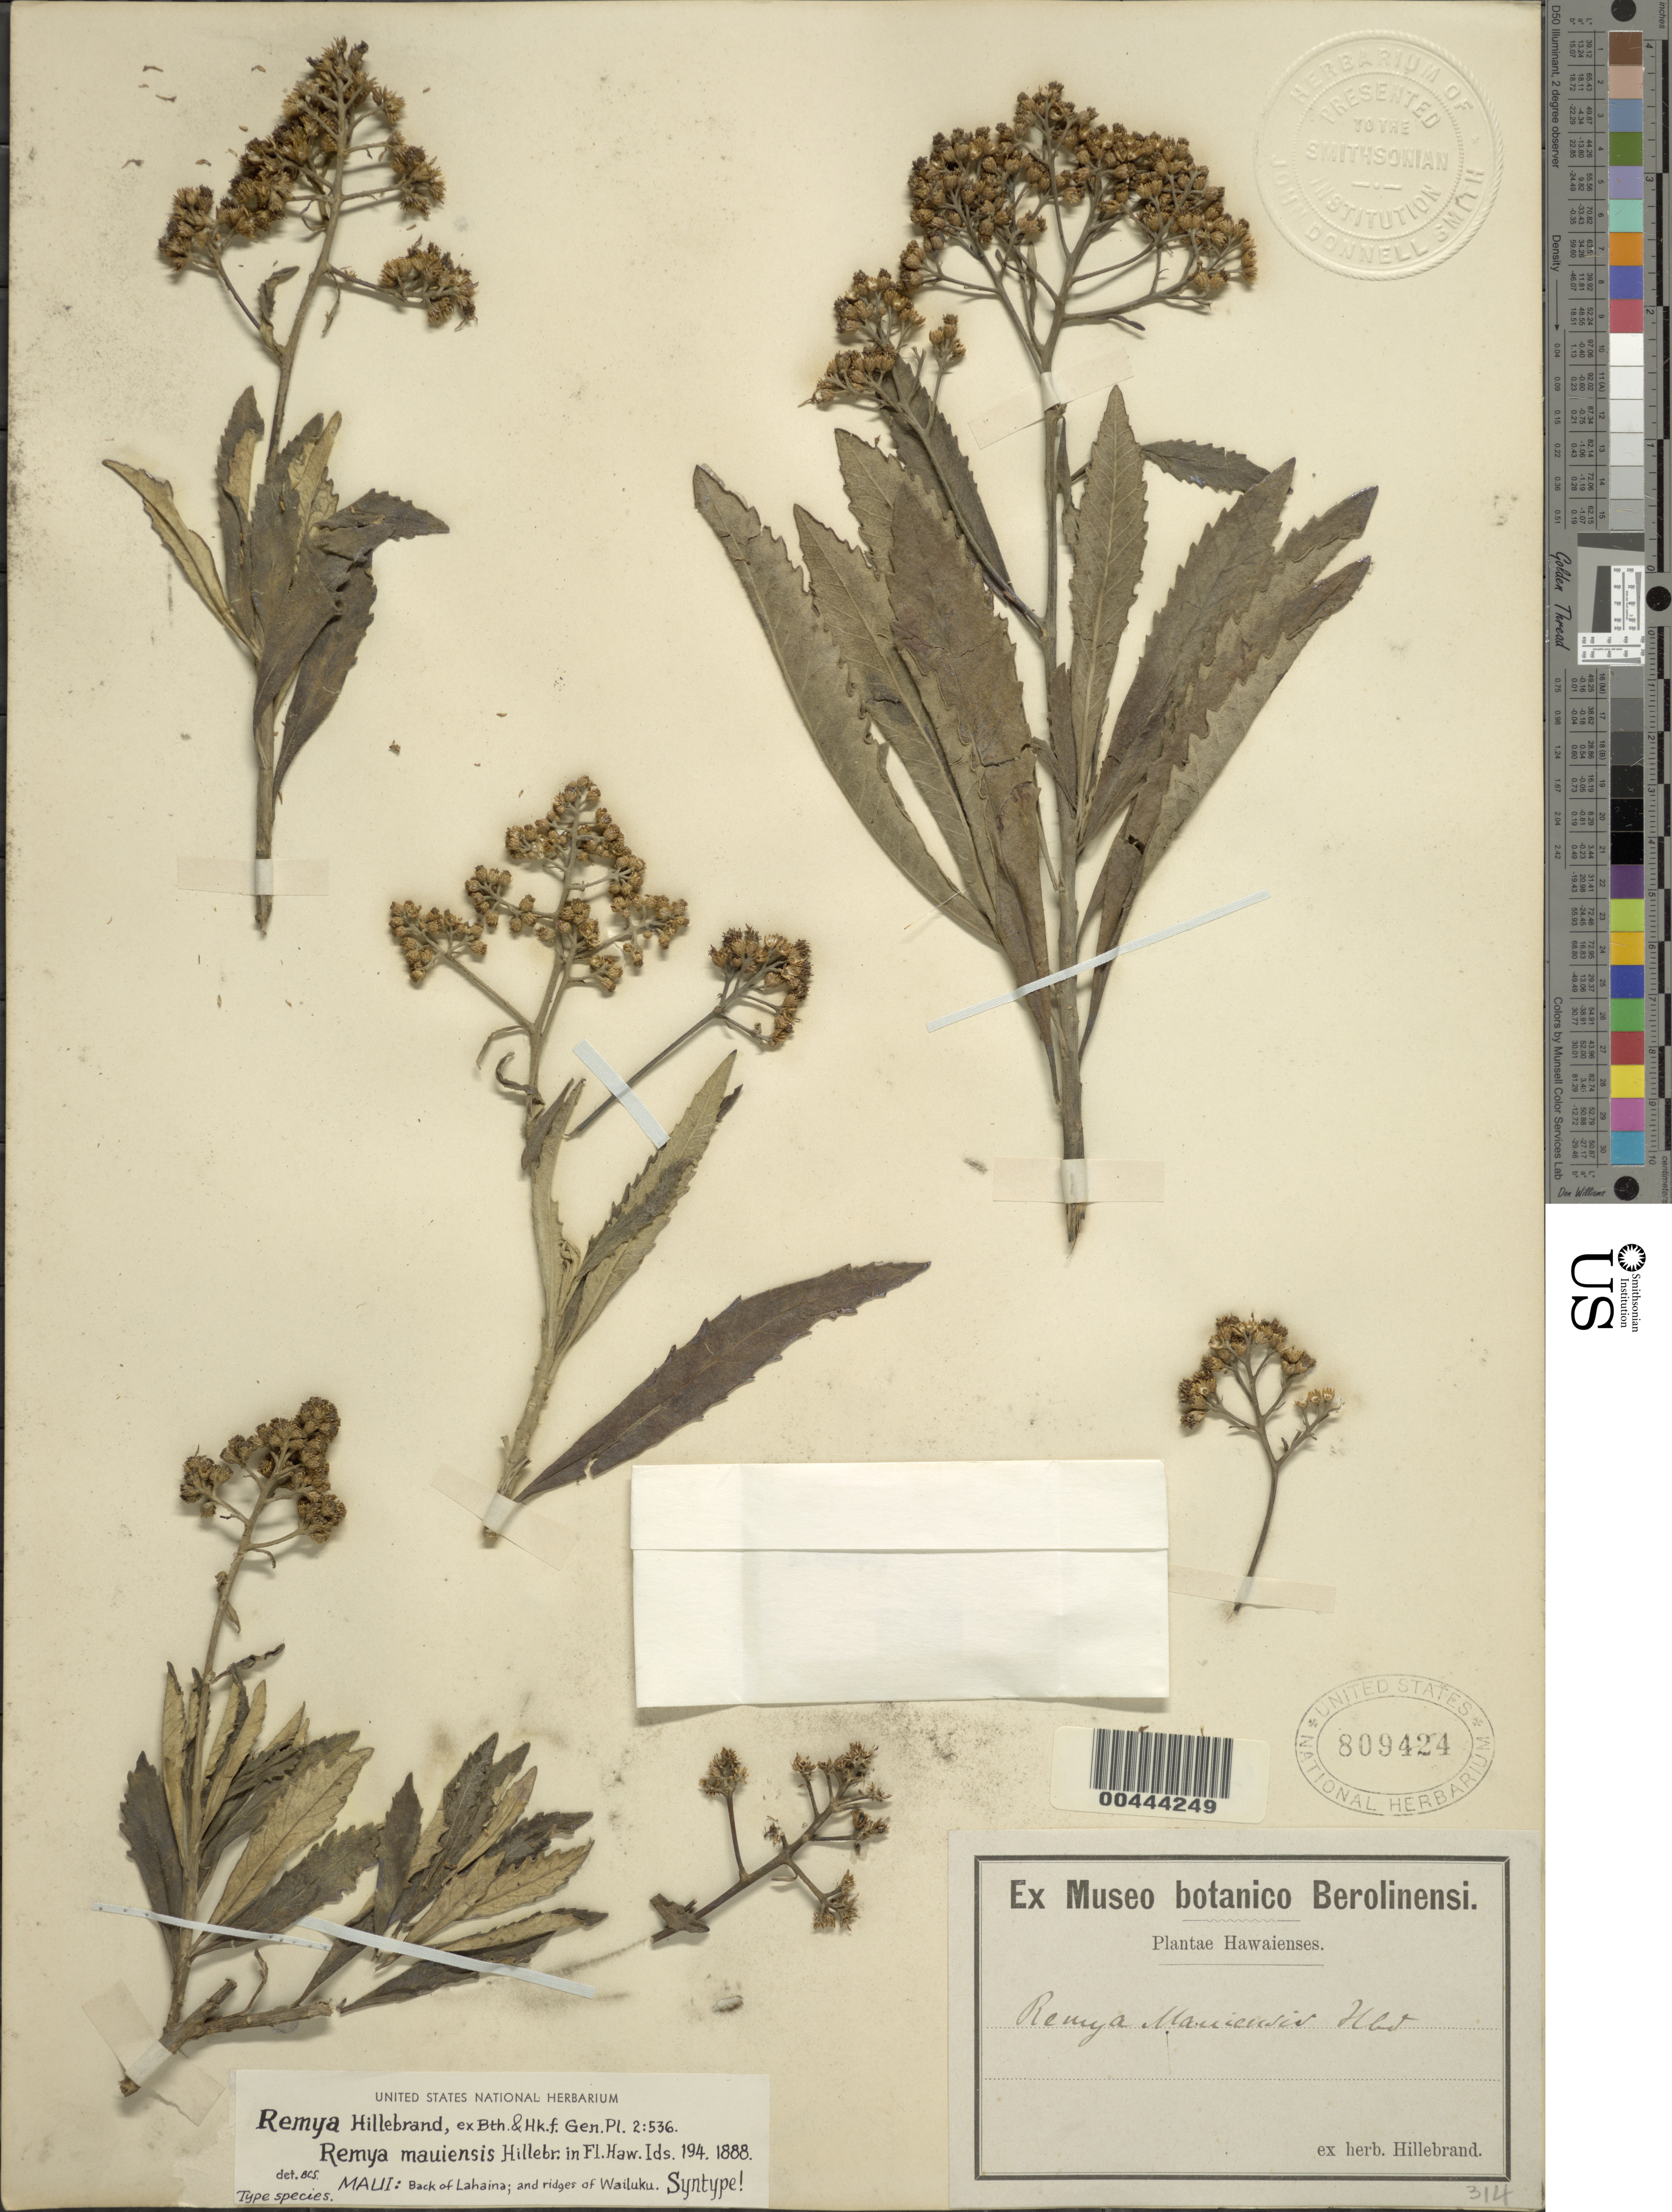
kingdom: Plantae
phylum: Tracheophyta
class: Magnoliopsida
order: Asterales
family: Asteraceae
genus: Remya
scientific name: Remya mauiensis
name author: Hillebr.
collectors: W. Hillebrand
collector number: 314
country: United States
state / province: Hawaii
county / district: Maui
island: Maui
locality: Back of Lahaina and ridges of Wailuku [unsure placement]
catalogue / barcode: US 809424